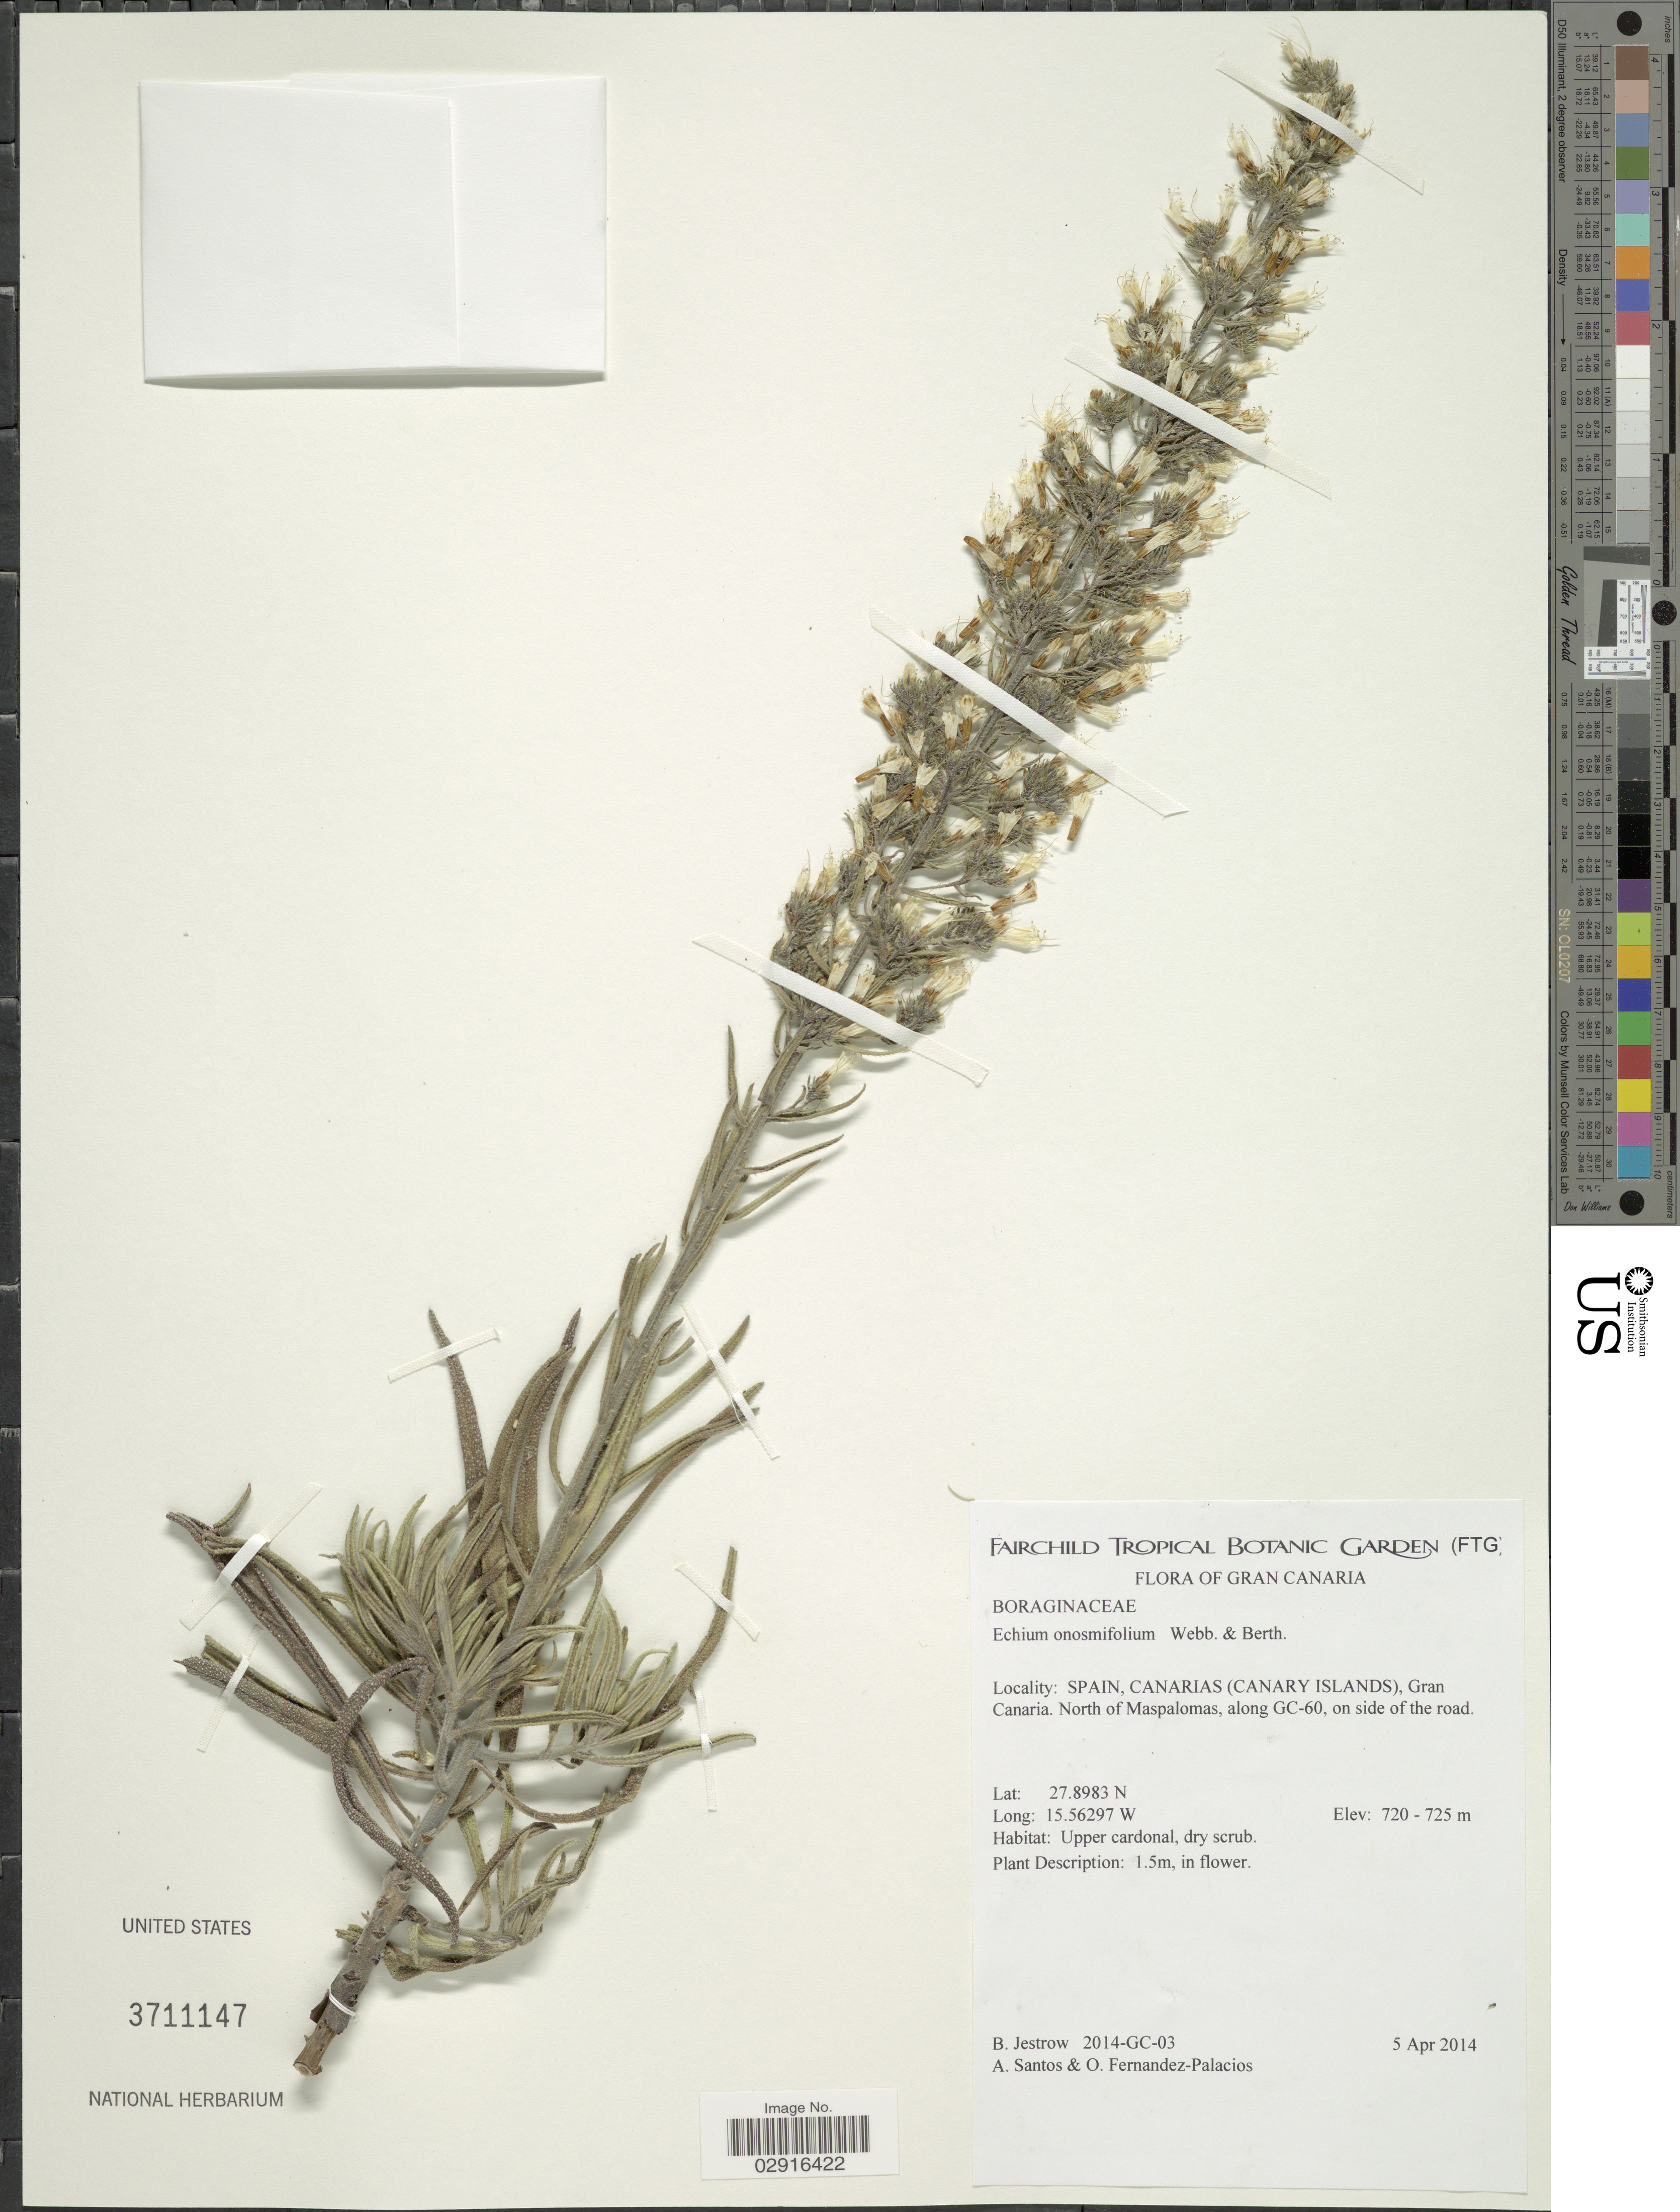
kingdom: Plantae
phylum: Tracheophyta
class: Magnoliopsida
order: Boraginales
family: Boraginaceae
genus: Echium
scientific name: Echium onosmifolium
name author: D.A. Webb & Berthel.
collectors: B. Jestrow, A. Santos & O. Fernandez-Palacios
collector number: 2014-GC-03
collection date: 2014-04-05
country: Spain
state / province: Canarias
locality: Canarias (Canary Islands), Gran Canaria. North of Maspalomas, along GC-60, on side of the road.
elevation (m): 720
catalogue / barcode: US 3711147